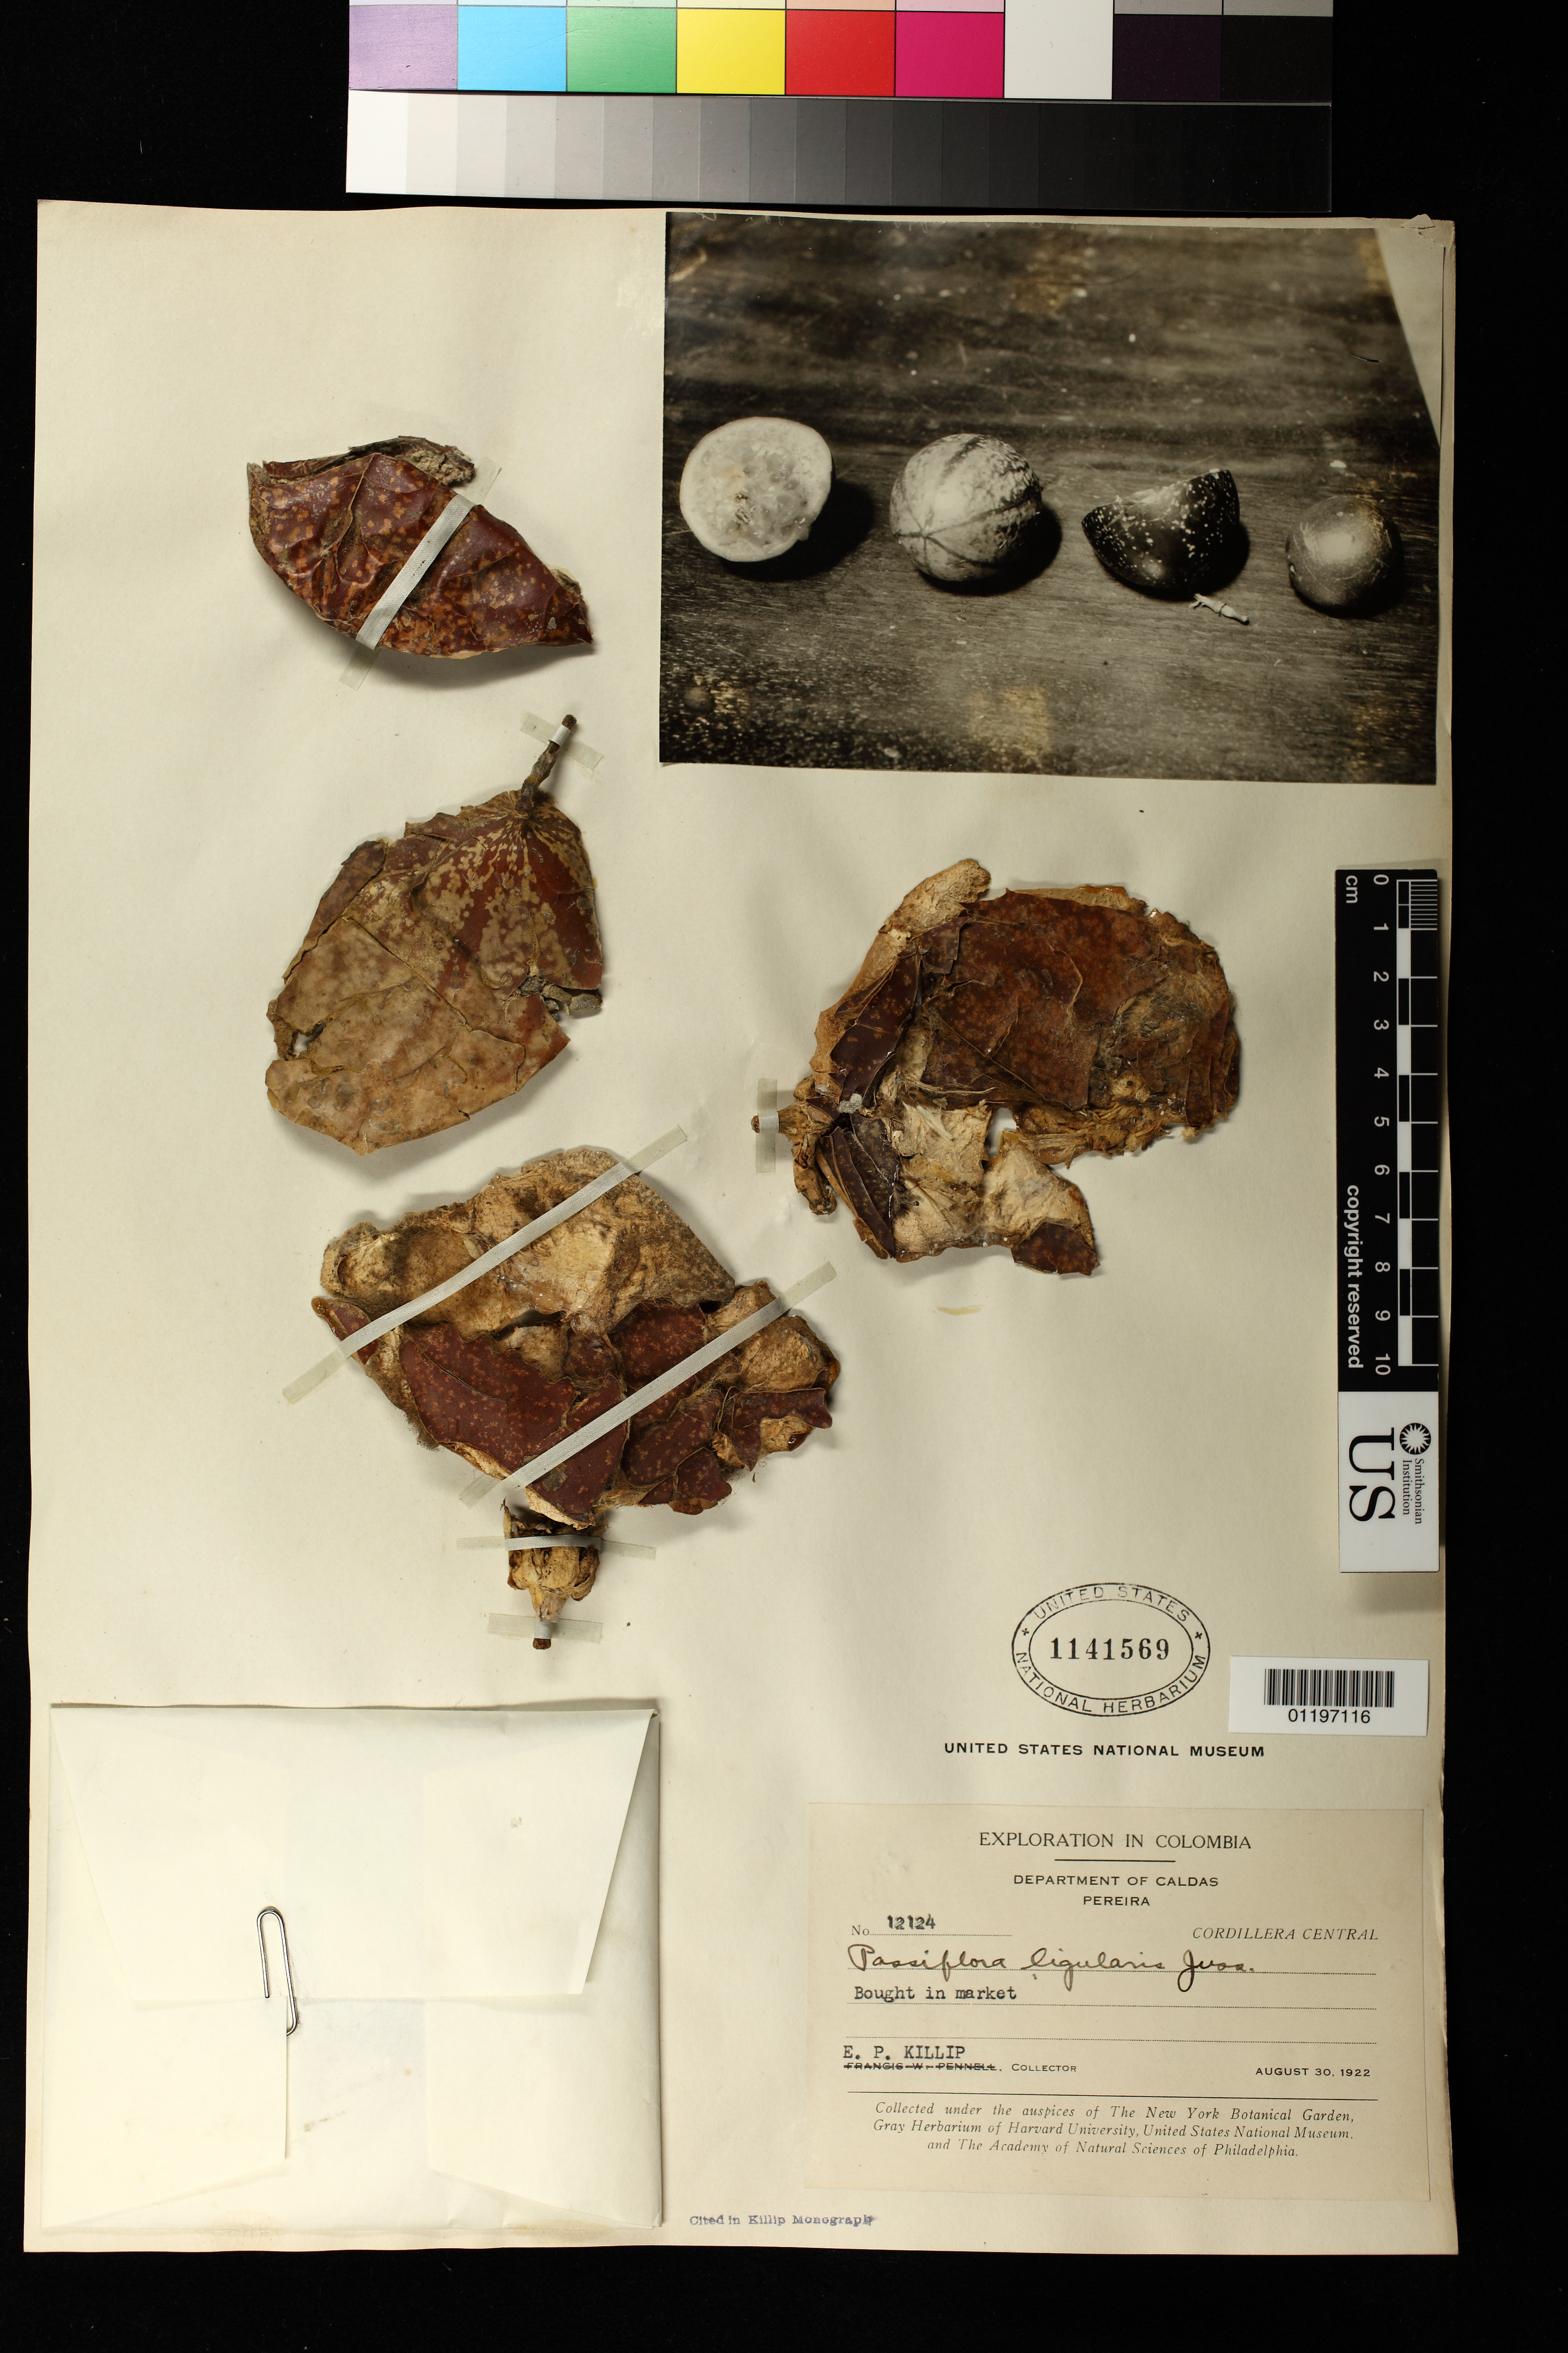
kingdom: Plantae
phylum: Tracheophyta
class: Magnoliopsida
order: Malpighiales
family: Passifloraceae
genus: Passiflora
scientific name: Passiflora ligularis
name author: Juss.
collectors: E. P. Killip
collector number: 12124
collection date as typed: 30 Aug 1922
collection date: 1922-08-30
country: Colombia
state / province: Risaralda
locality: Department of Caldas, Pereira. Bought in market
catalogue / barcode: US 1141569